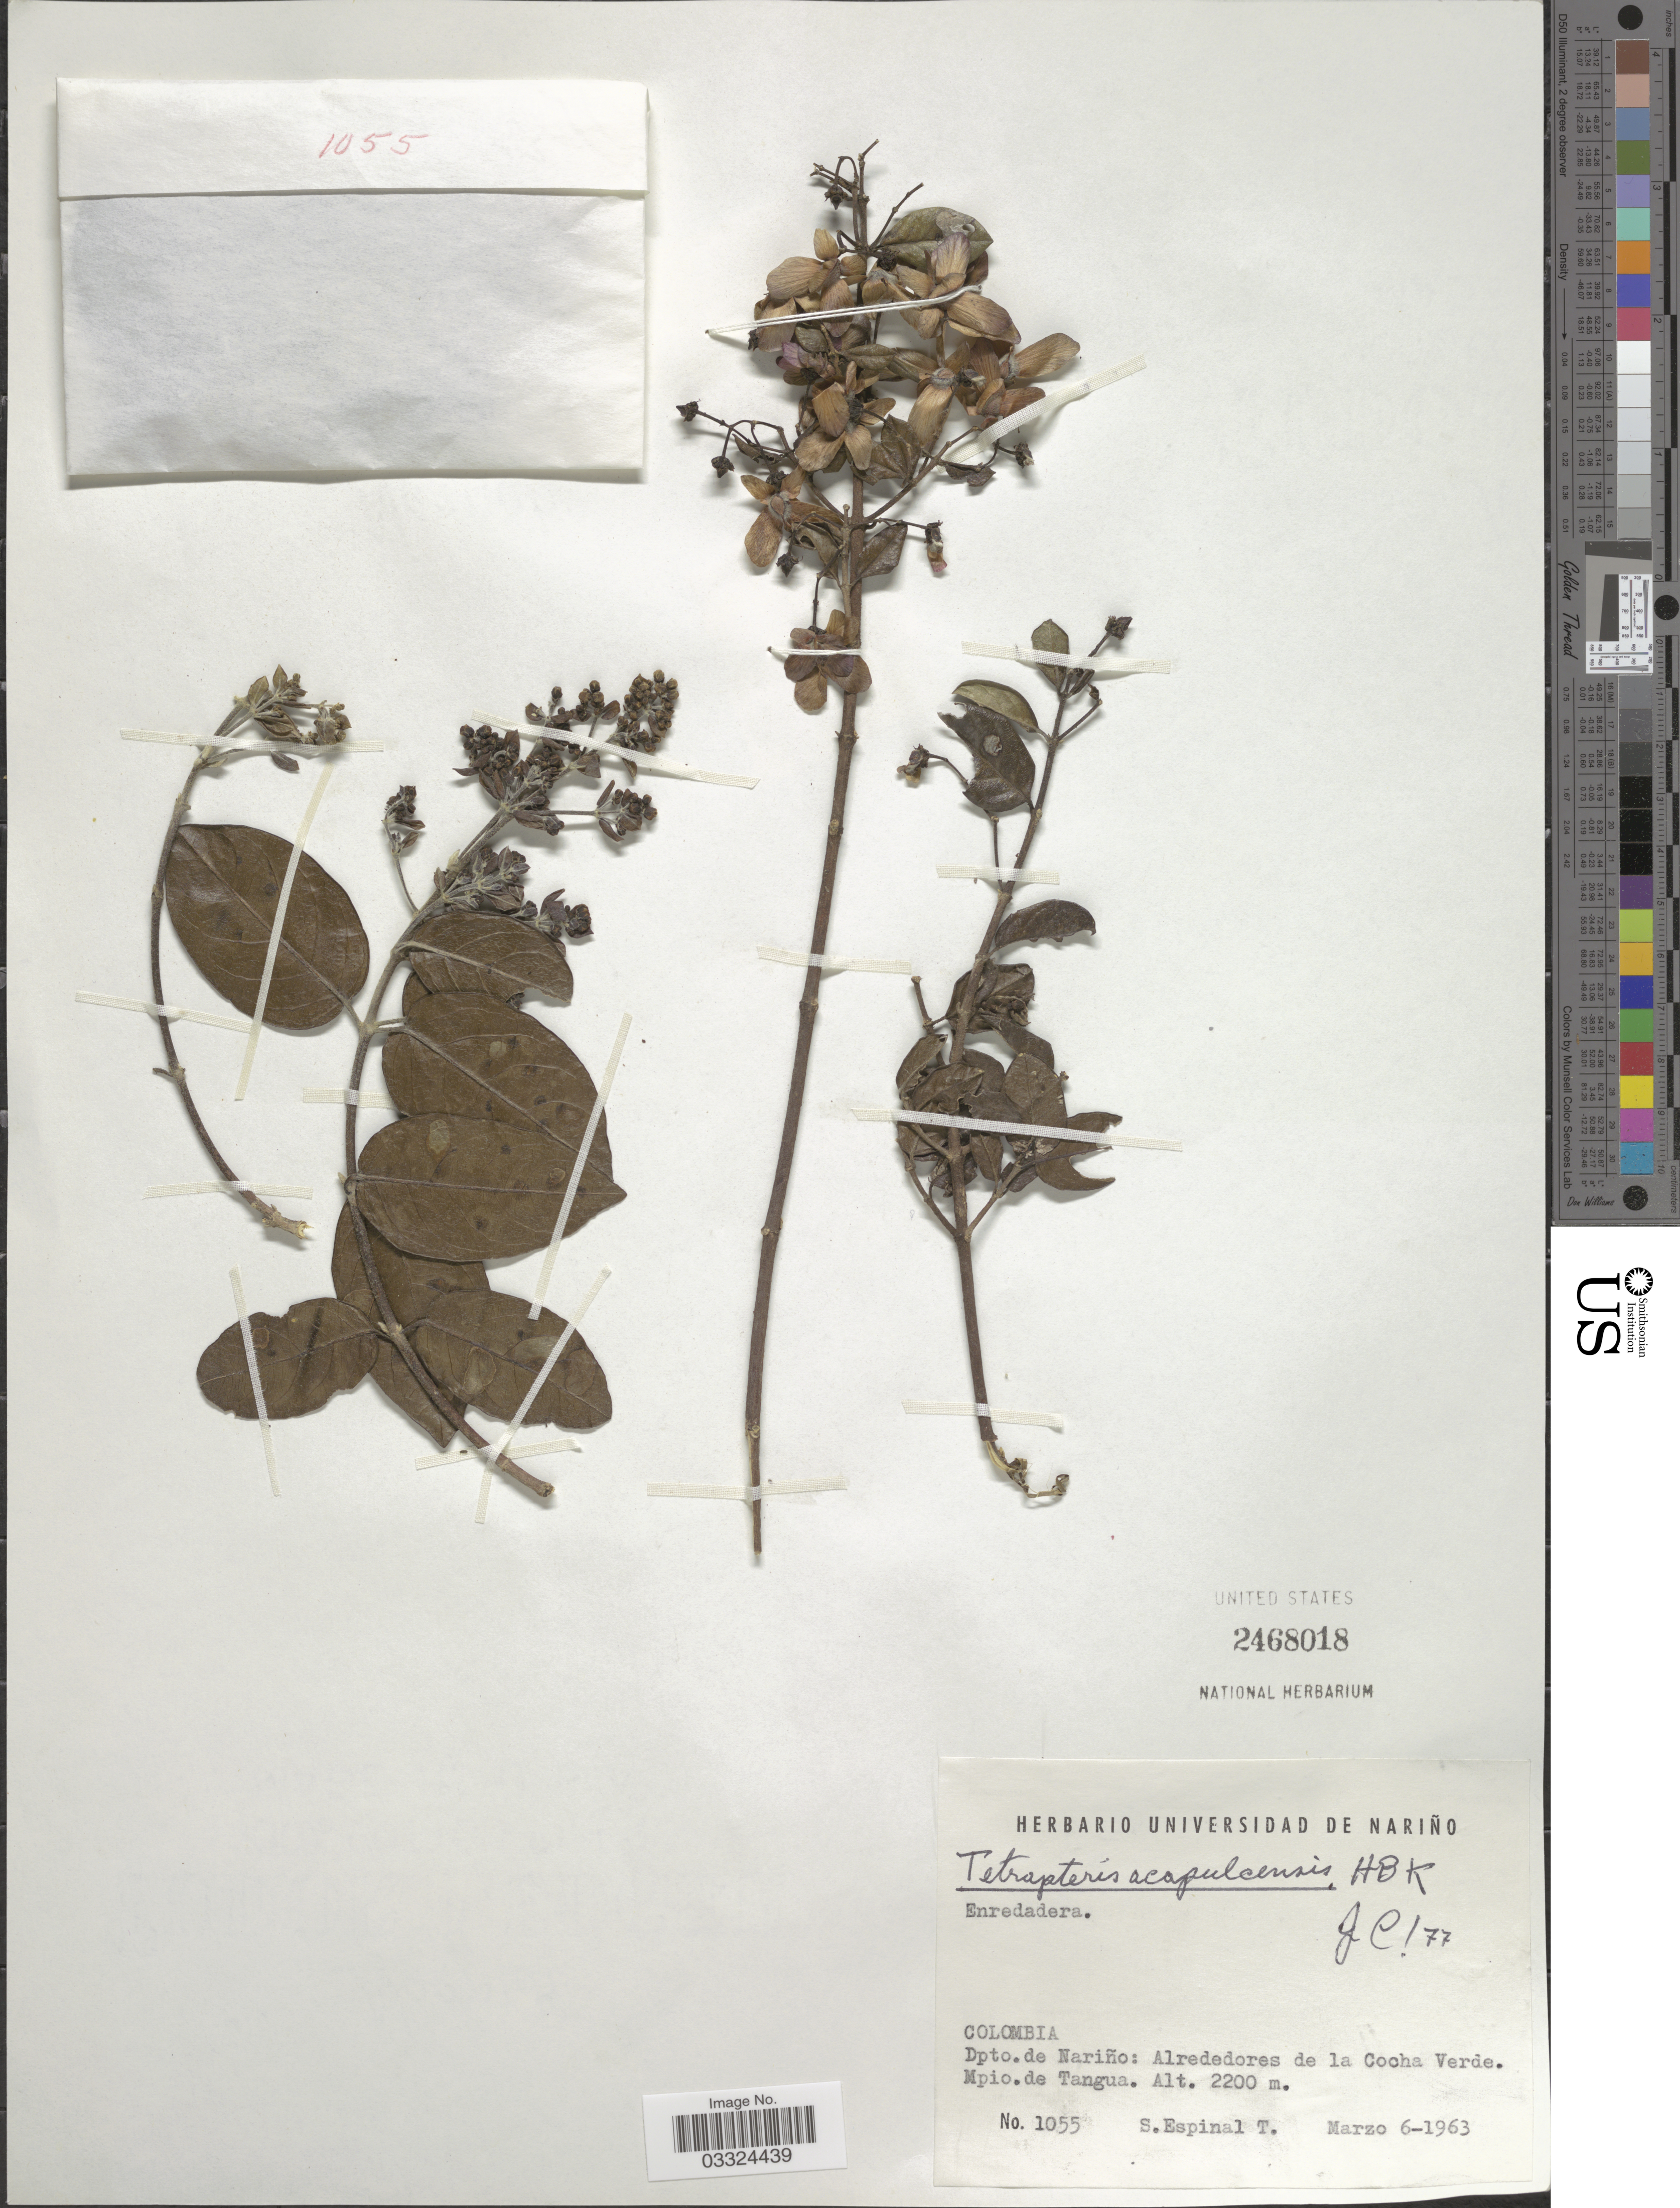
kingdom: Plantae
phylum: Tracheophyta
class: Magnoliopsida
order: Malpighiales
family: Malpighiaceae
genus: Tetrapterys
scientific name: Tetrapterys acapulcensis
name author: Kunth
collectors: S. Espinal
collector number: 1055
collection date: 1963-03-06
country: Colombia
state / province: Nariño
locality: Dpto. de Nariño: Alrededores de la Cocha Verde. Mpio. de Tangua.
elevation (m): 2200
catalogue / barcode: US 2468018